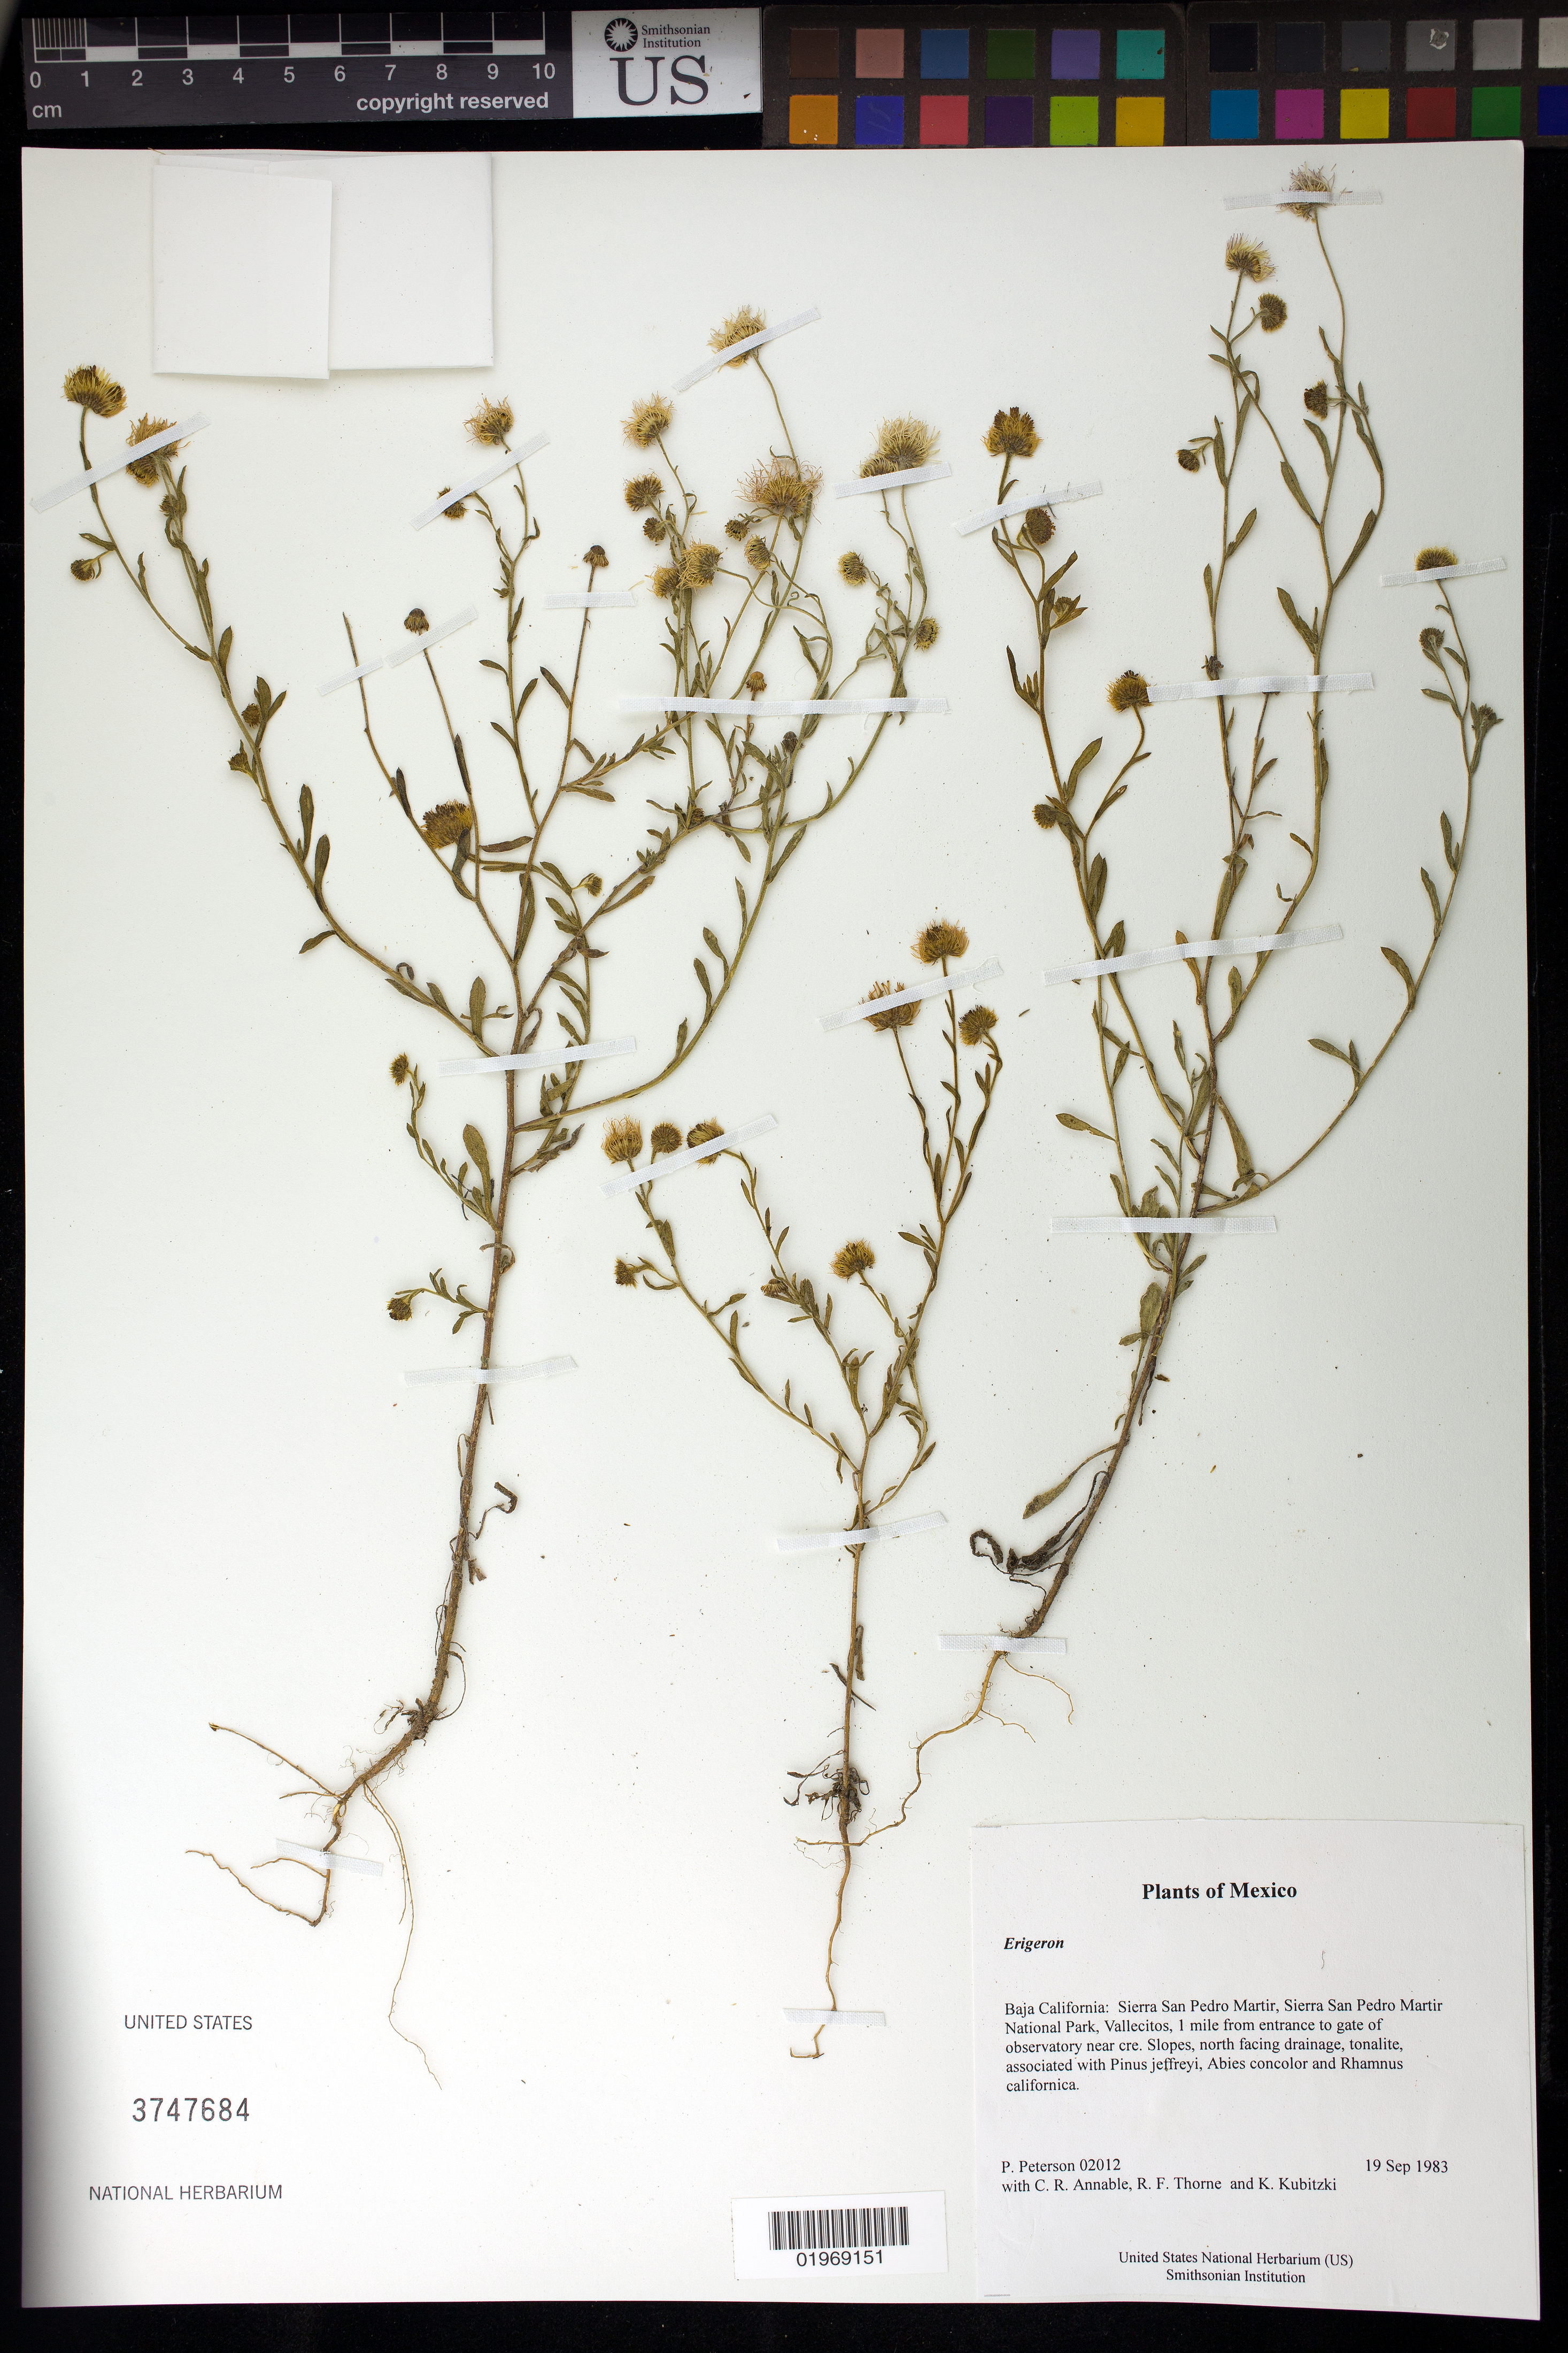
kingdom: Plantae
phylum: Tracheophyta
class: Magnoliopsida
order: Asterales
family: Asteraceae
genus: Erigeron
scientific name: Erigeron sp.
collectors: P. M. Peterson, C. R. Annable, R. F. Thorne & K. Kubitzki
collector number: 02012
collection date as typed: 19 Sep 1983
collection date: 1983-09-19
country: Mexico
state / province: Baja California Norte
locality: Sierra San Pedro Martir, Sierra San Pedro Martir National Park, Vallecitos, 1 mile from entrance to gate of observatory near cre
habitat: Slopes, north facing drainage, tonalite, associated with Pinus jeffreyi, Abies concolor and Rhamnus californica.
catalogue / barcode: US 3747684